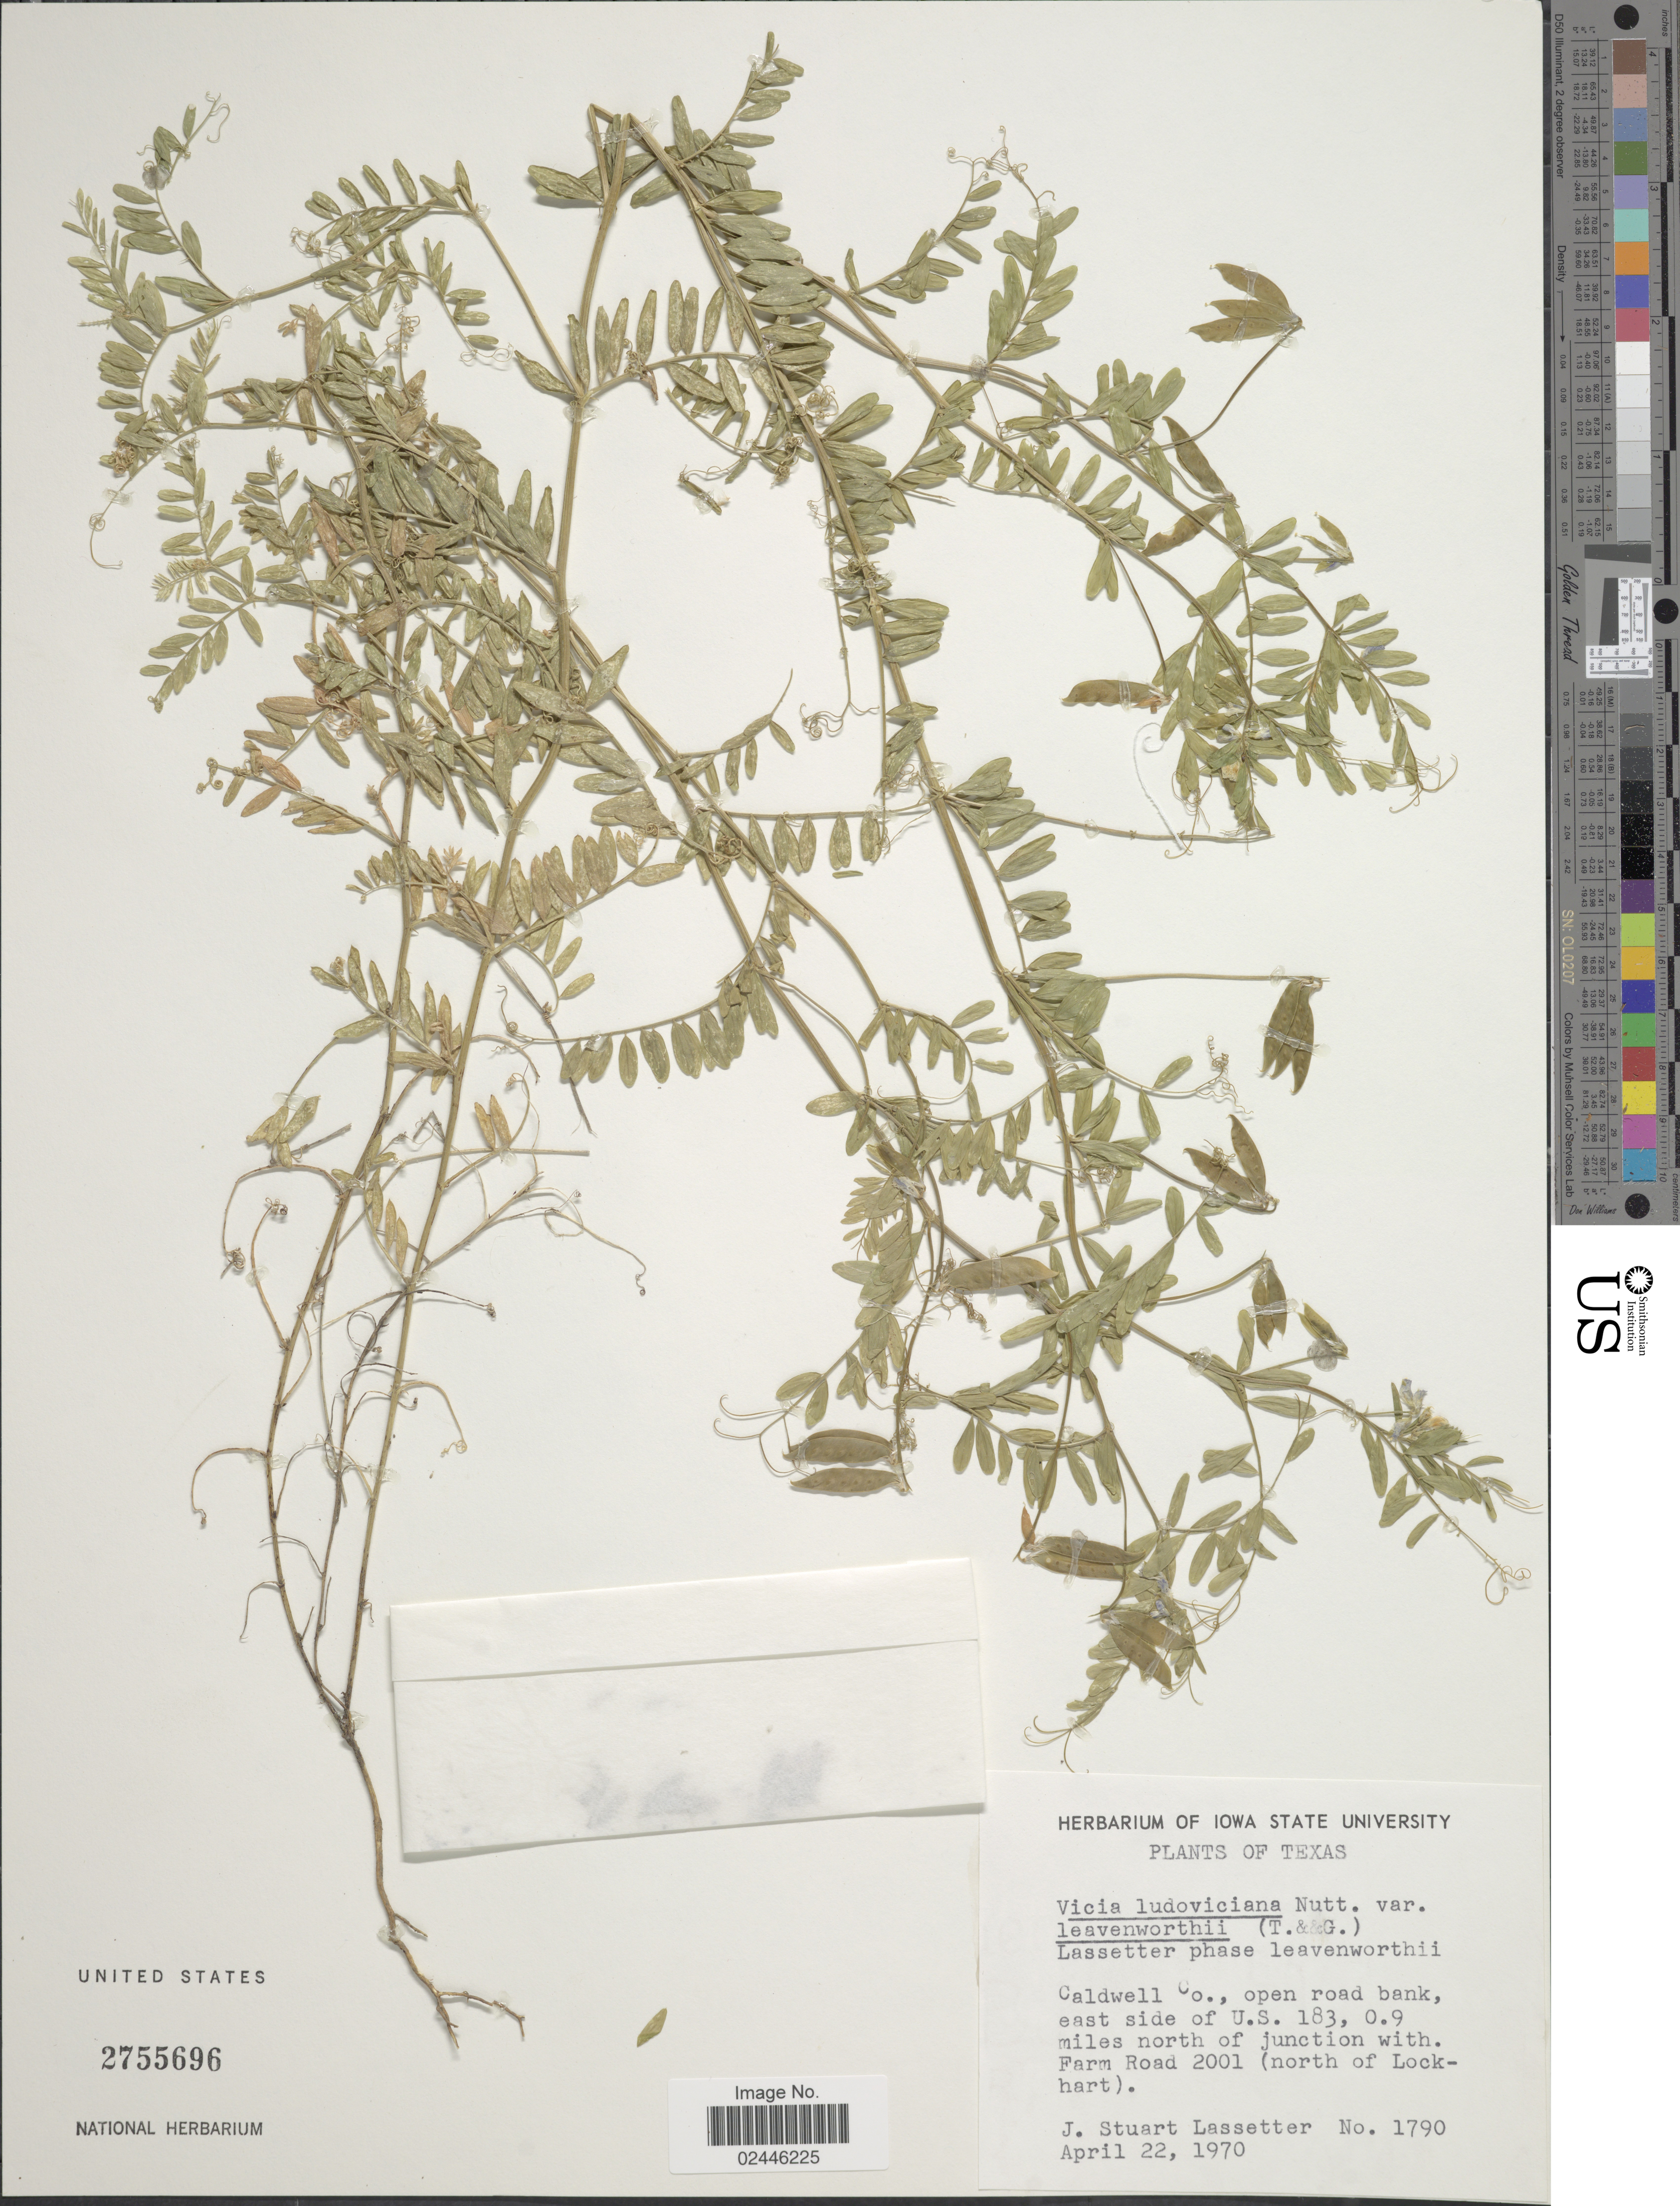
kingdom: Plantae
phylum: Tracheophyta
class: Magnoliopsida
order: Fabales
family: Fabaceae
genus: Vicia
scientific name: Vicia ludoviciana var. leavenworthii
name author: (Torr. & A. Gray) Broich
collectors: J. Lassetter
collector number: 1790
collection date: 1970-04-22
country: United States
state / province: Texas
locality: Caldwell Co., open roadside bank, east side of U.S. 183, 0.9 miles north of junction with Farm Road 2001 (north of Lockhart)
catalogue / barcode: US 2755696